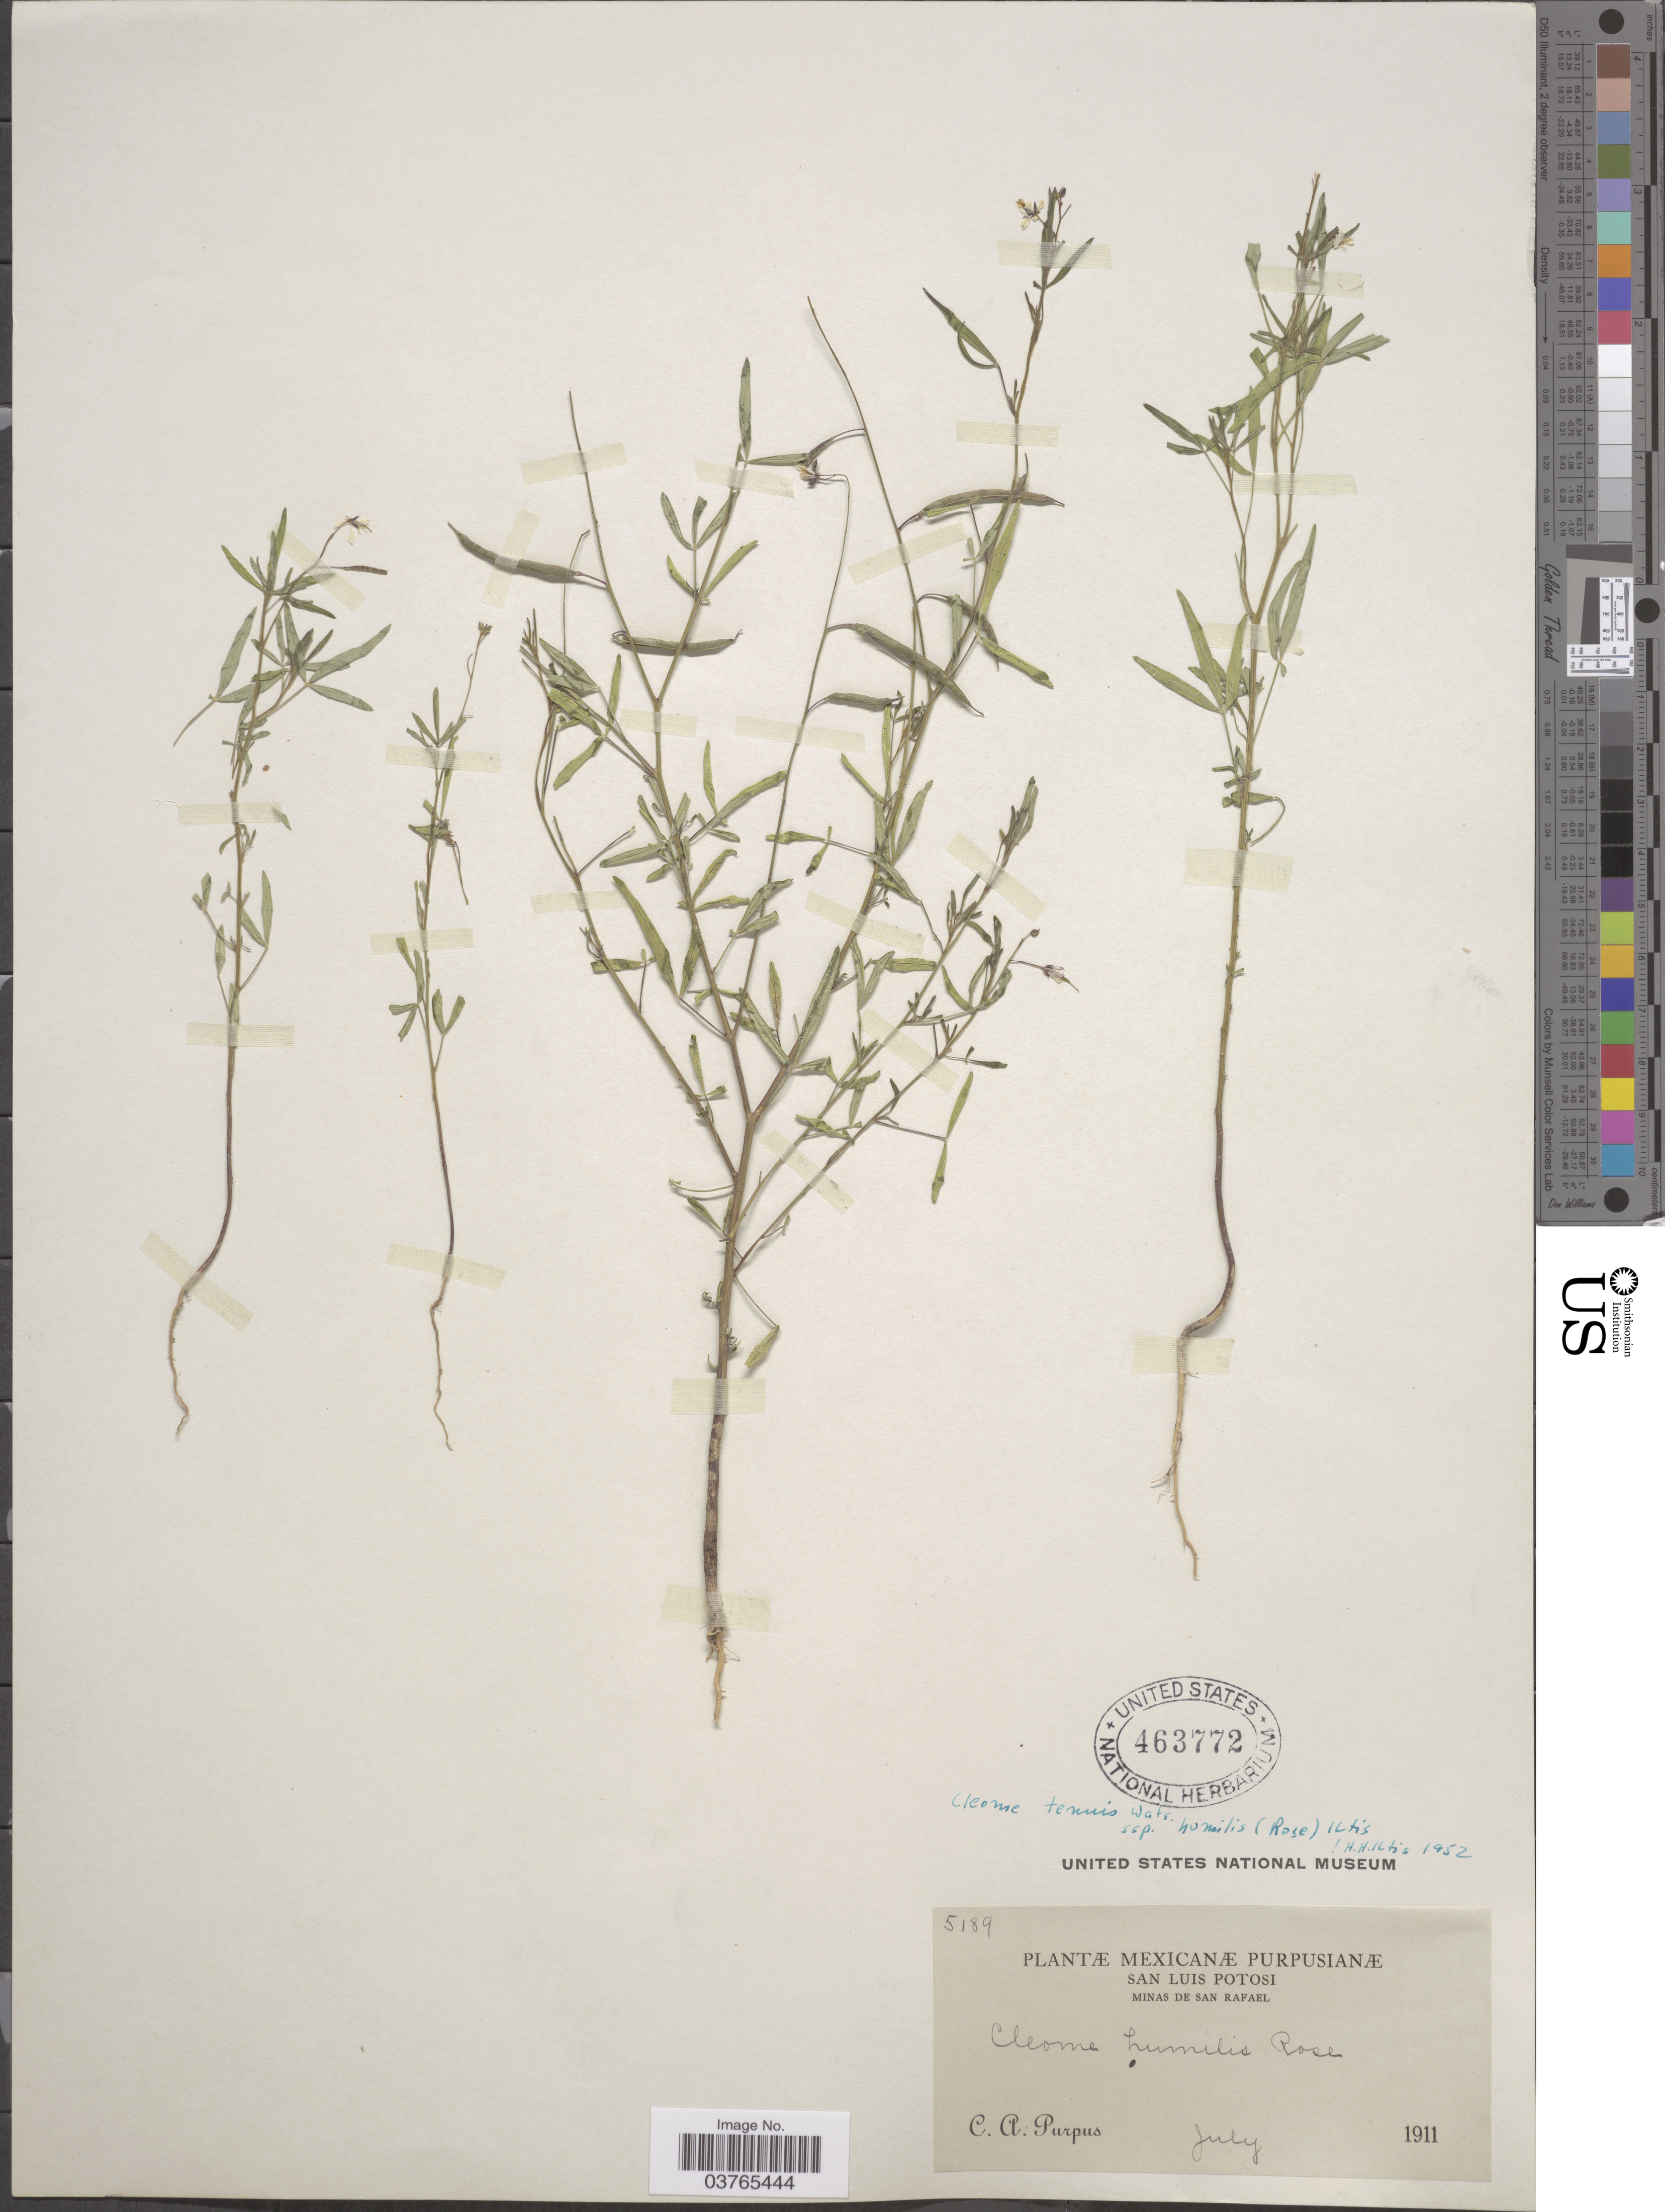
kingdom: Plantae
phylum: Tracheophyta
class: Magnoliopsida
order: Brassicales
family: Cleomaceae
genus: Iltisiella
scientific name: Iltisiella humilis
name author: (Rose) Soares Neto & Roalson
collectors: C. A. Purpus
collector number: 5189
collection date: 1911-07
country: Mexico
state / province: San Luis Potosí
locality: Minas de San Rafael.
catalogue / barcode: US 463772